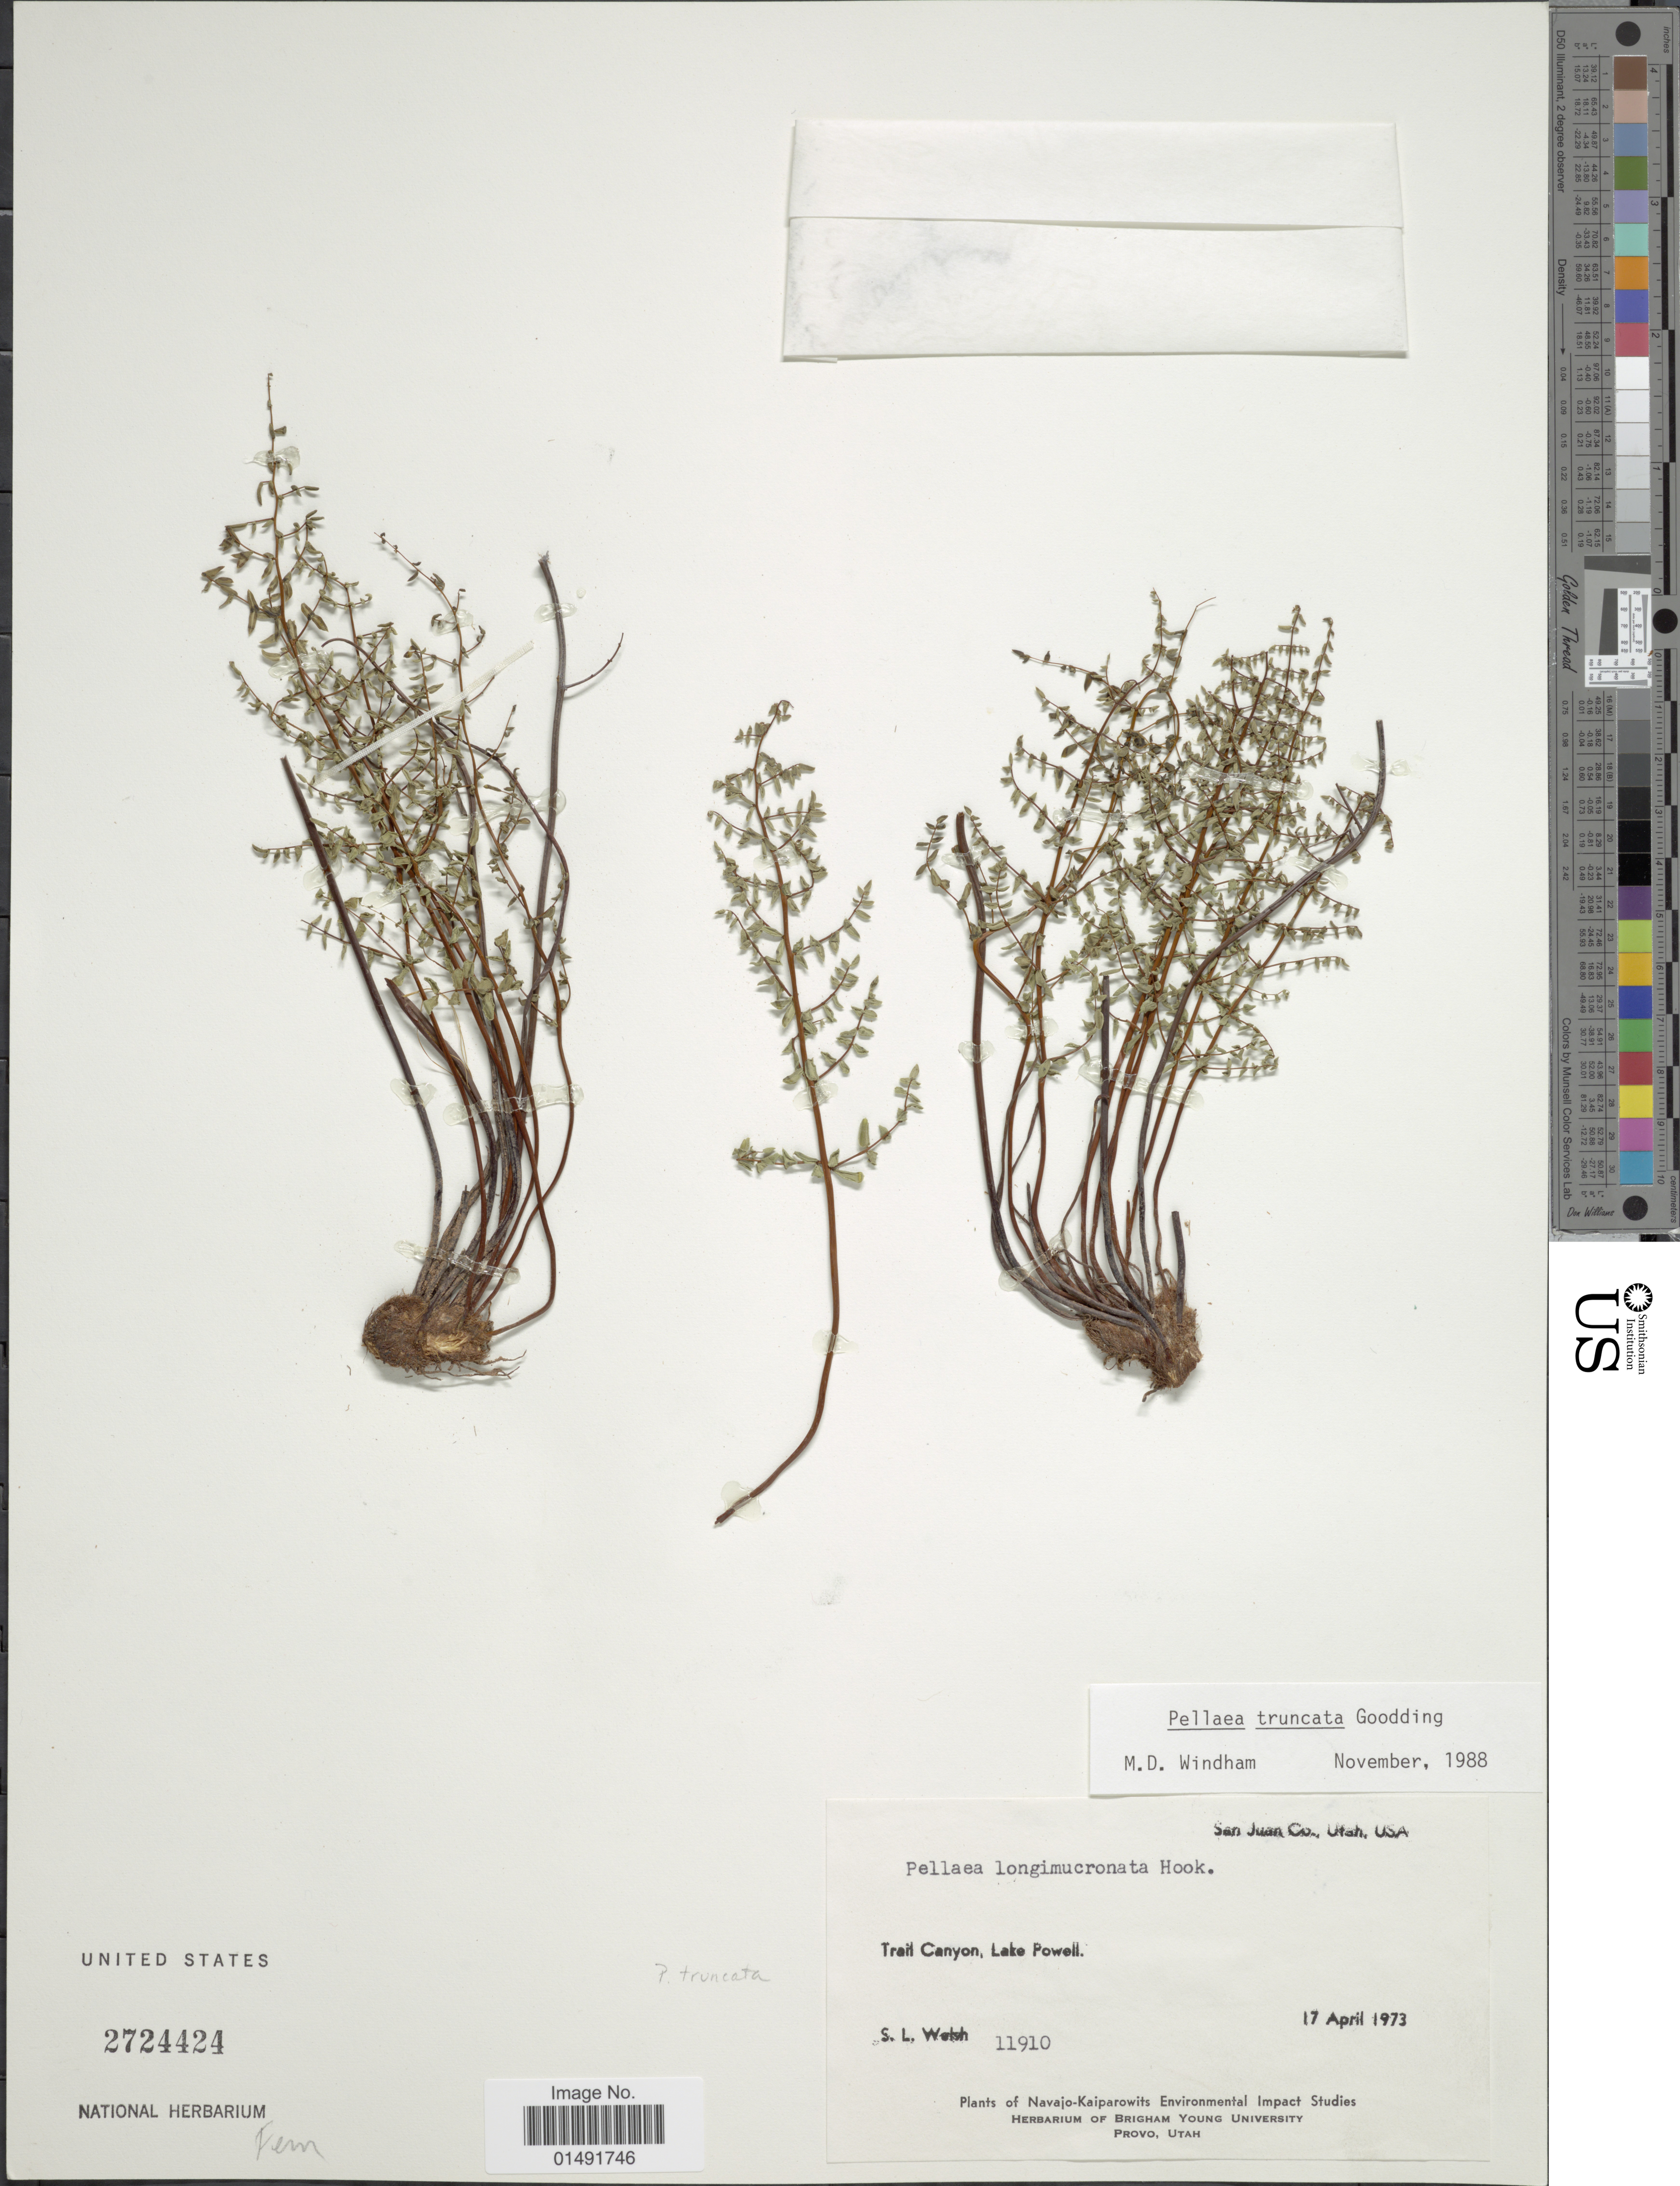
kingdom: Plantae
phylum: Tracheophyta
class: Polypodiopsida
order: Polypodiales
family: Pteridaceae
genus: Pellaea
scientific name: Pellaea truncata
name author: Goodd.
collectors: S. Welsh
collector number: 11910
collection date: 1973-04-17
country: United States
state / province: Utah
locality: San Juan Co., TRail Canyon, lake Powell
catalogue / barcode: US 2724424